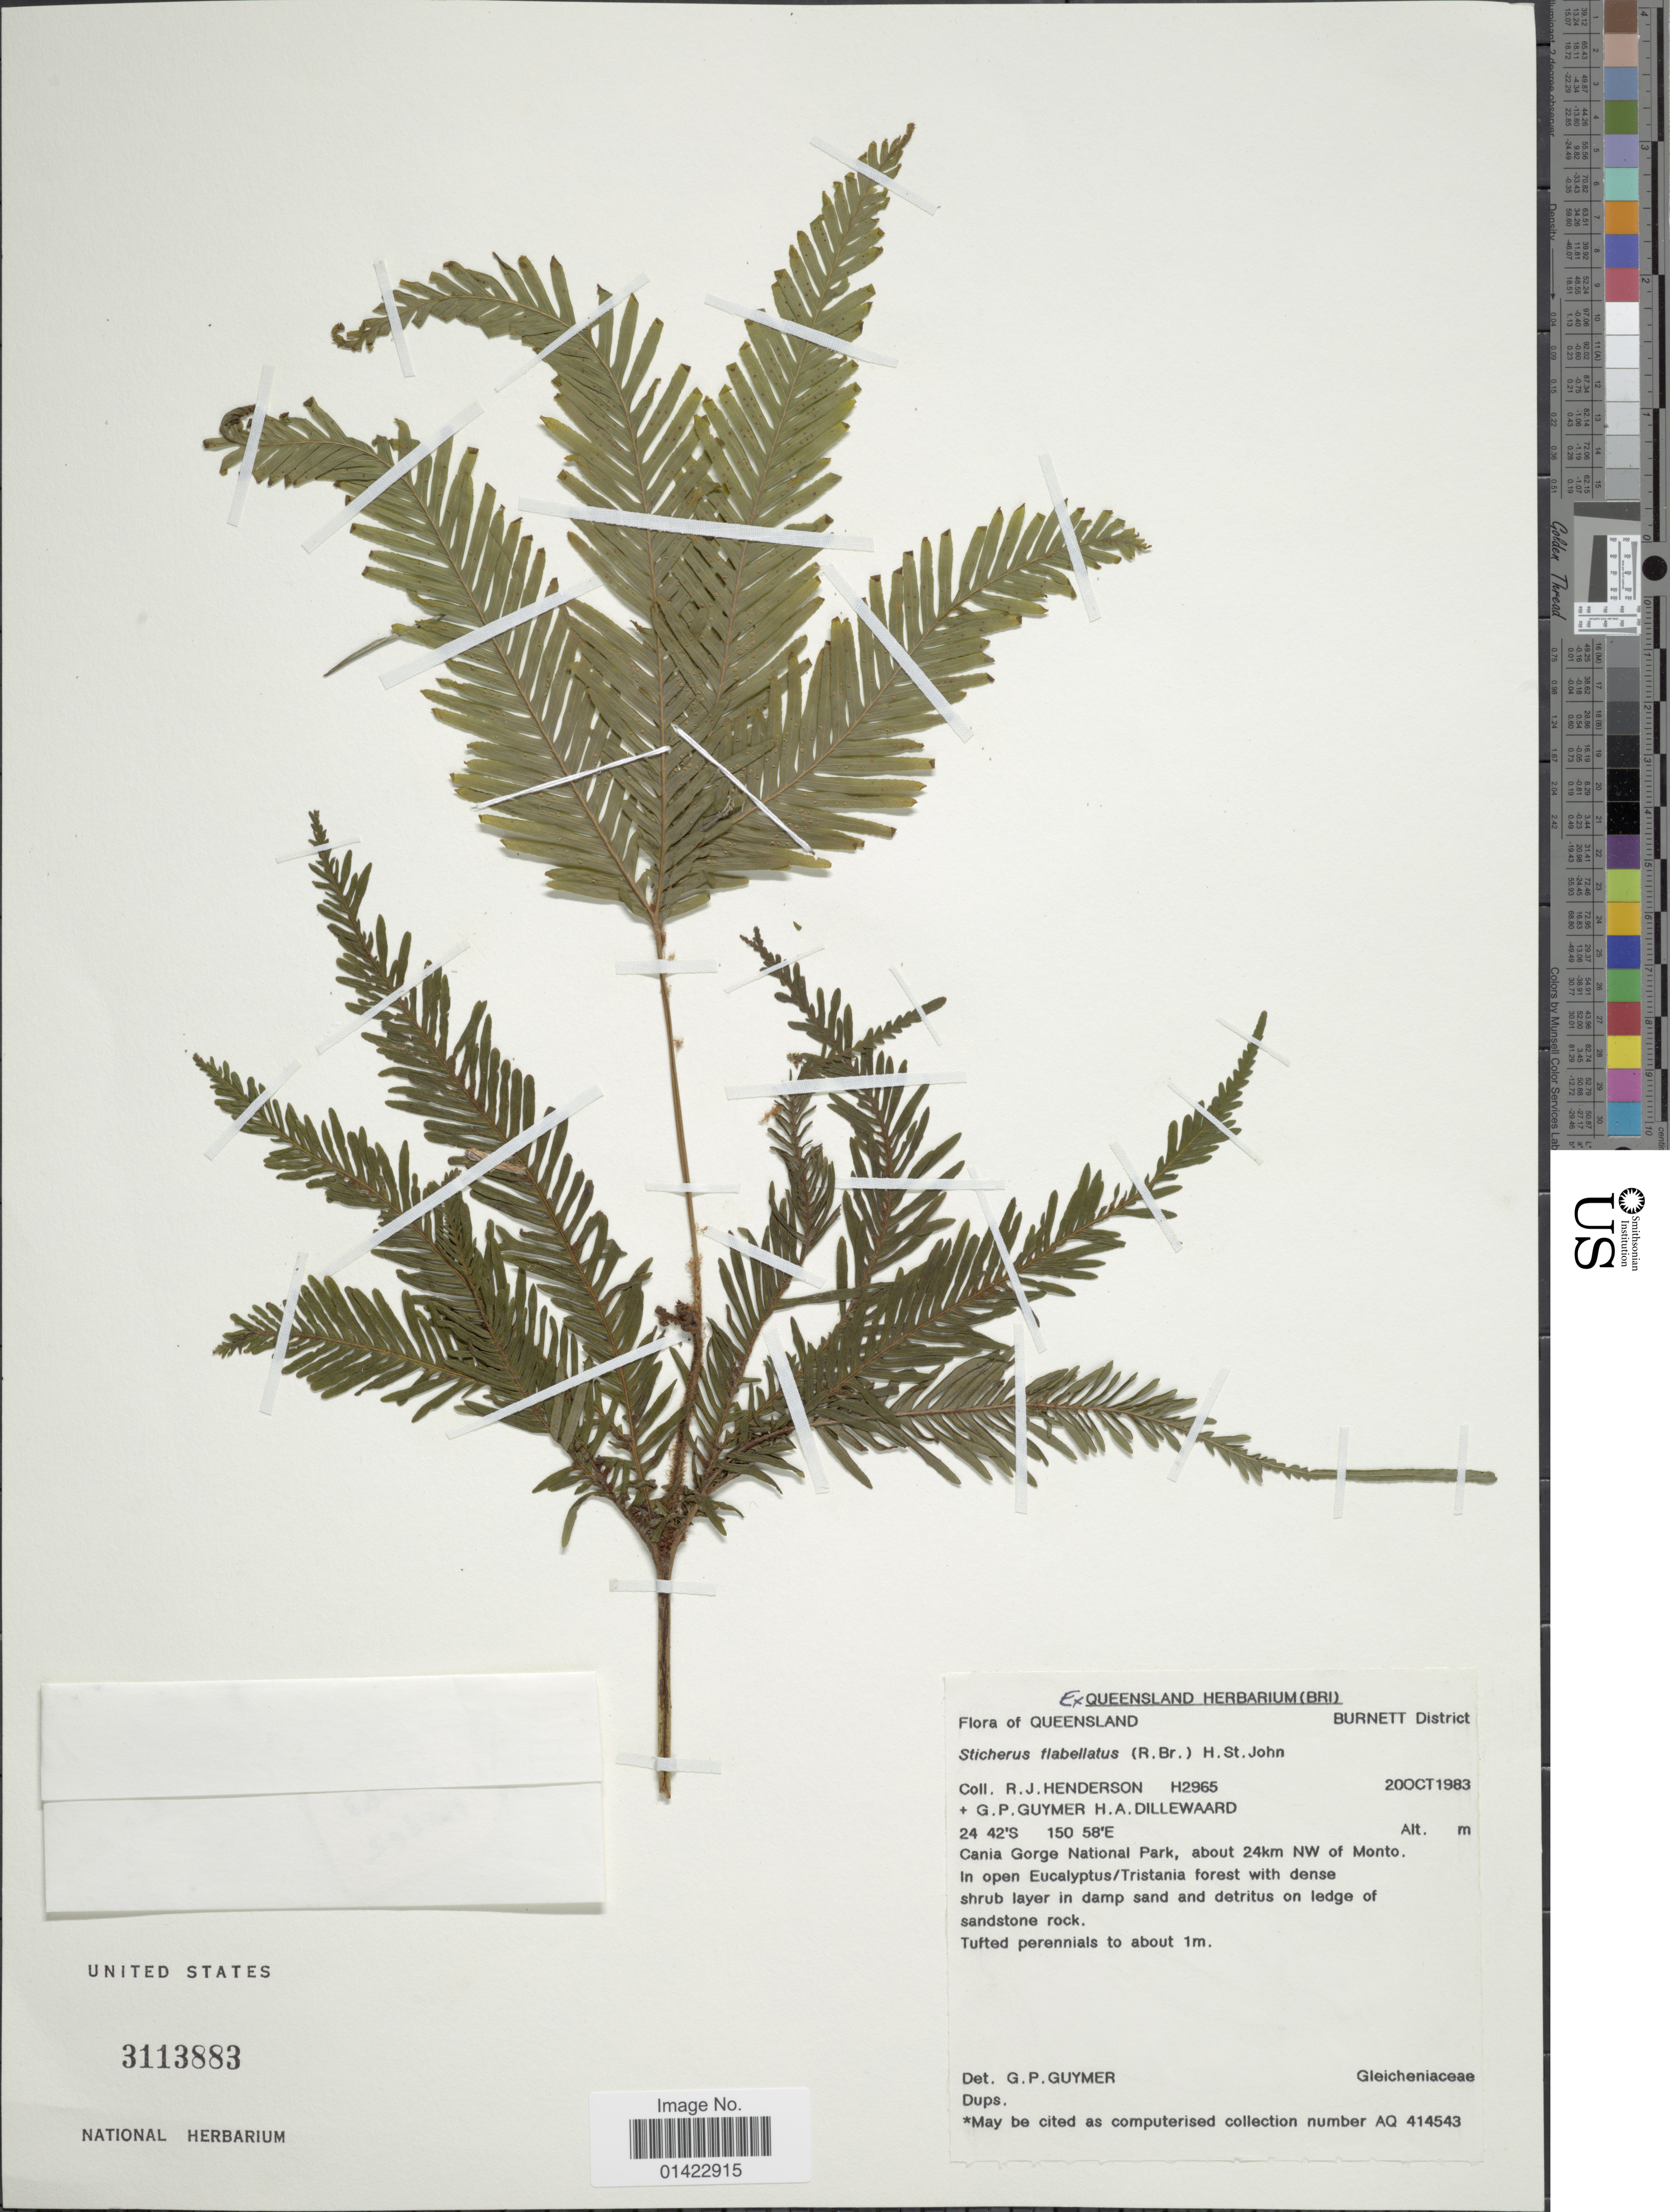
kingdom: Plantae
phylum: Tracheophyta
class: Polypodiopsida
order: Gleicheniales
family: Gleicheniaceae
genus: Sticherus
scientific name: Sticherus flabellatus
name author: (R. Br.) H. St. John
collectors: R. J. F. Henderson, G. P. Guymer & H. Dillewaard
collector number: H2965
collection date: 1983-10-20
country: Australia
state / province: Queensland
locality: Queensland. Burnett District. Cania George National Park, about 24 km NW of Monto.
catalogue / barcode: US 3113883